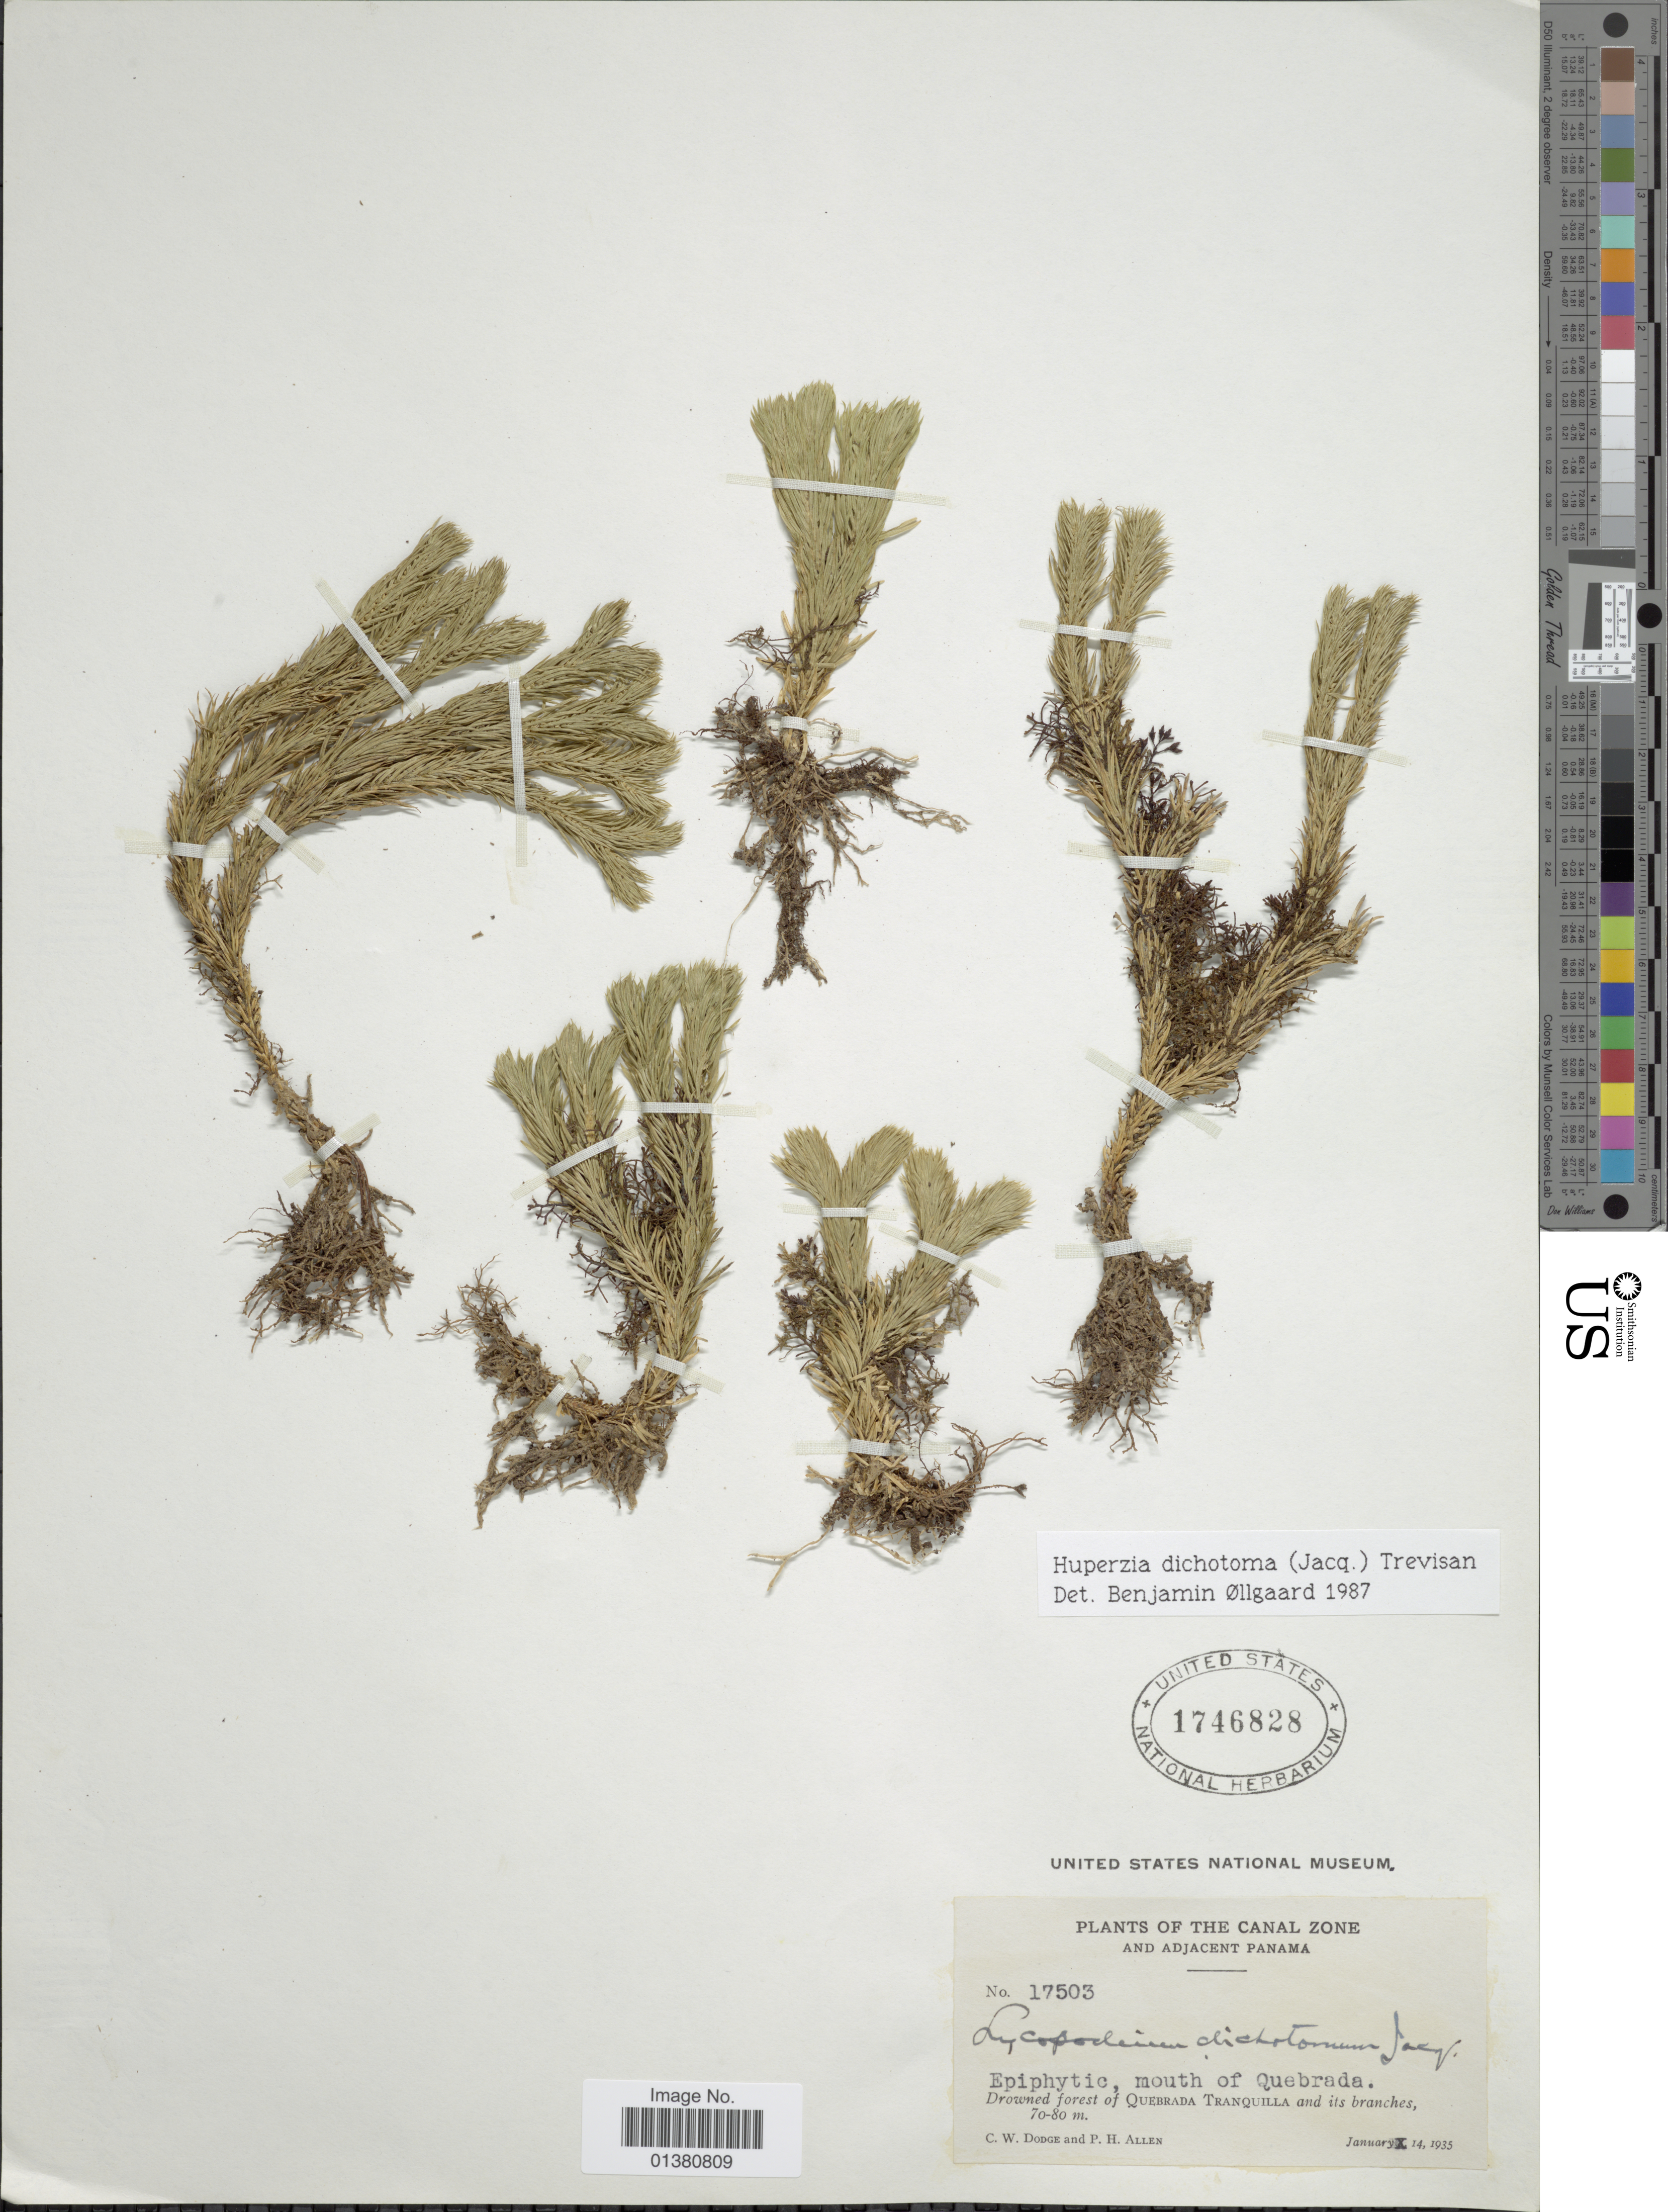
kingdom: Plantae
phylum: Tracheophyta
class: Lycopodiopsida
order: Lycopodiales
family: Lycopodiaceae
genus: Phlegmariurus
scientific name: Phlegmariurus dichotomus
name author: (Jacq.) W.H. Wagner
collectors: C. Dodge & P. H. Allen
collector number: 17503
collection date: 1935-01-14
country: Panama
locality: The Canal Zone and Adjacent Panama, Drowned forest of Quebrada Tranquilla and its branches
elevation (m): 70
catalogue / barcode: US 1746828